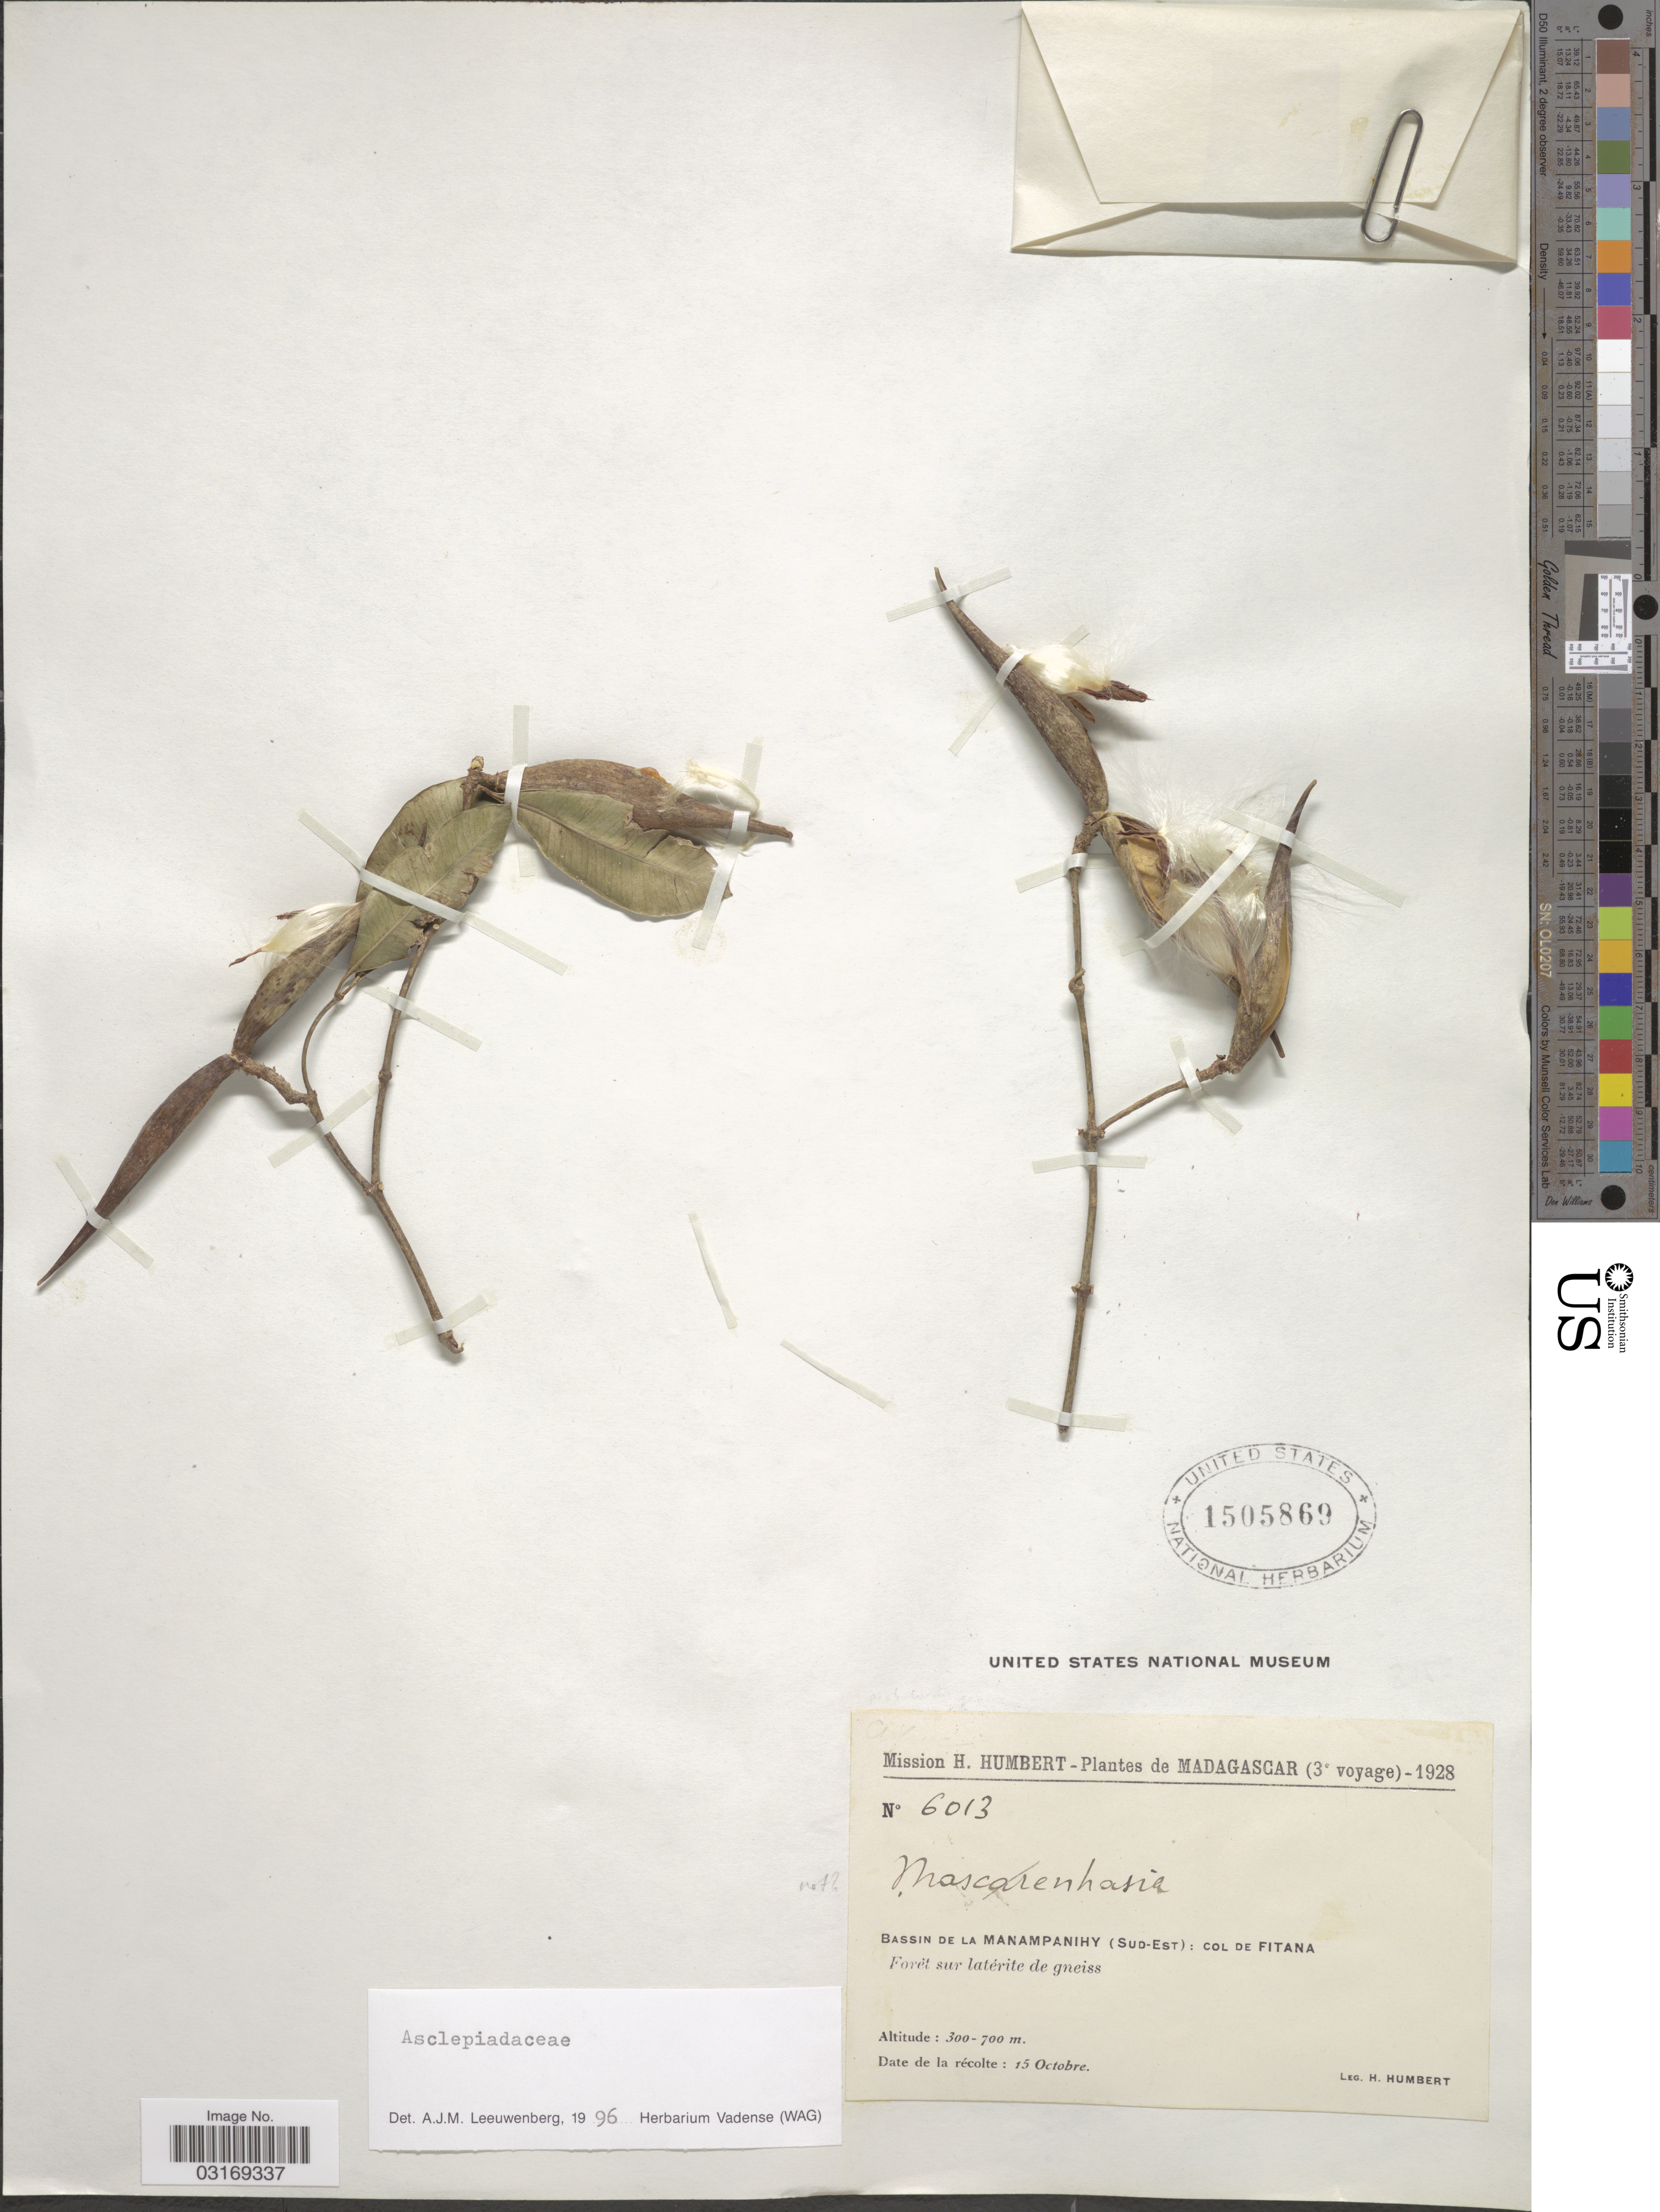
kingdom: Plantae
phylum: Tracheophyta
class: Magnoliopsida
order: Gentianales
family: Apocynaceae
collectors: H. Humbert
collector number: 6013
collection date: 1928-10-15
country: Madagascar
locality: Bassin de la Manampanihy (Sud-est): Col de Fitana.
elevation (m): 300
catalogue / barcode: US 1505869